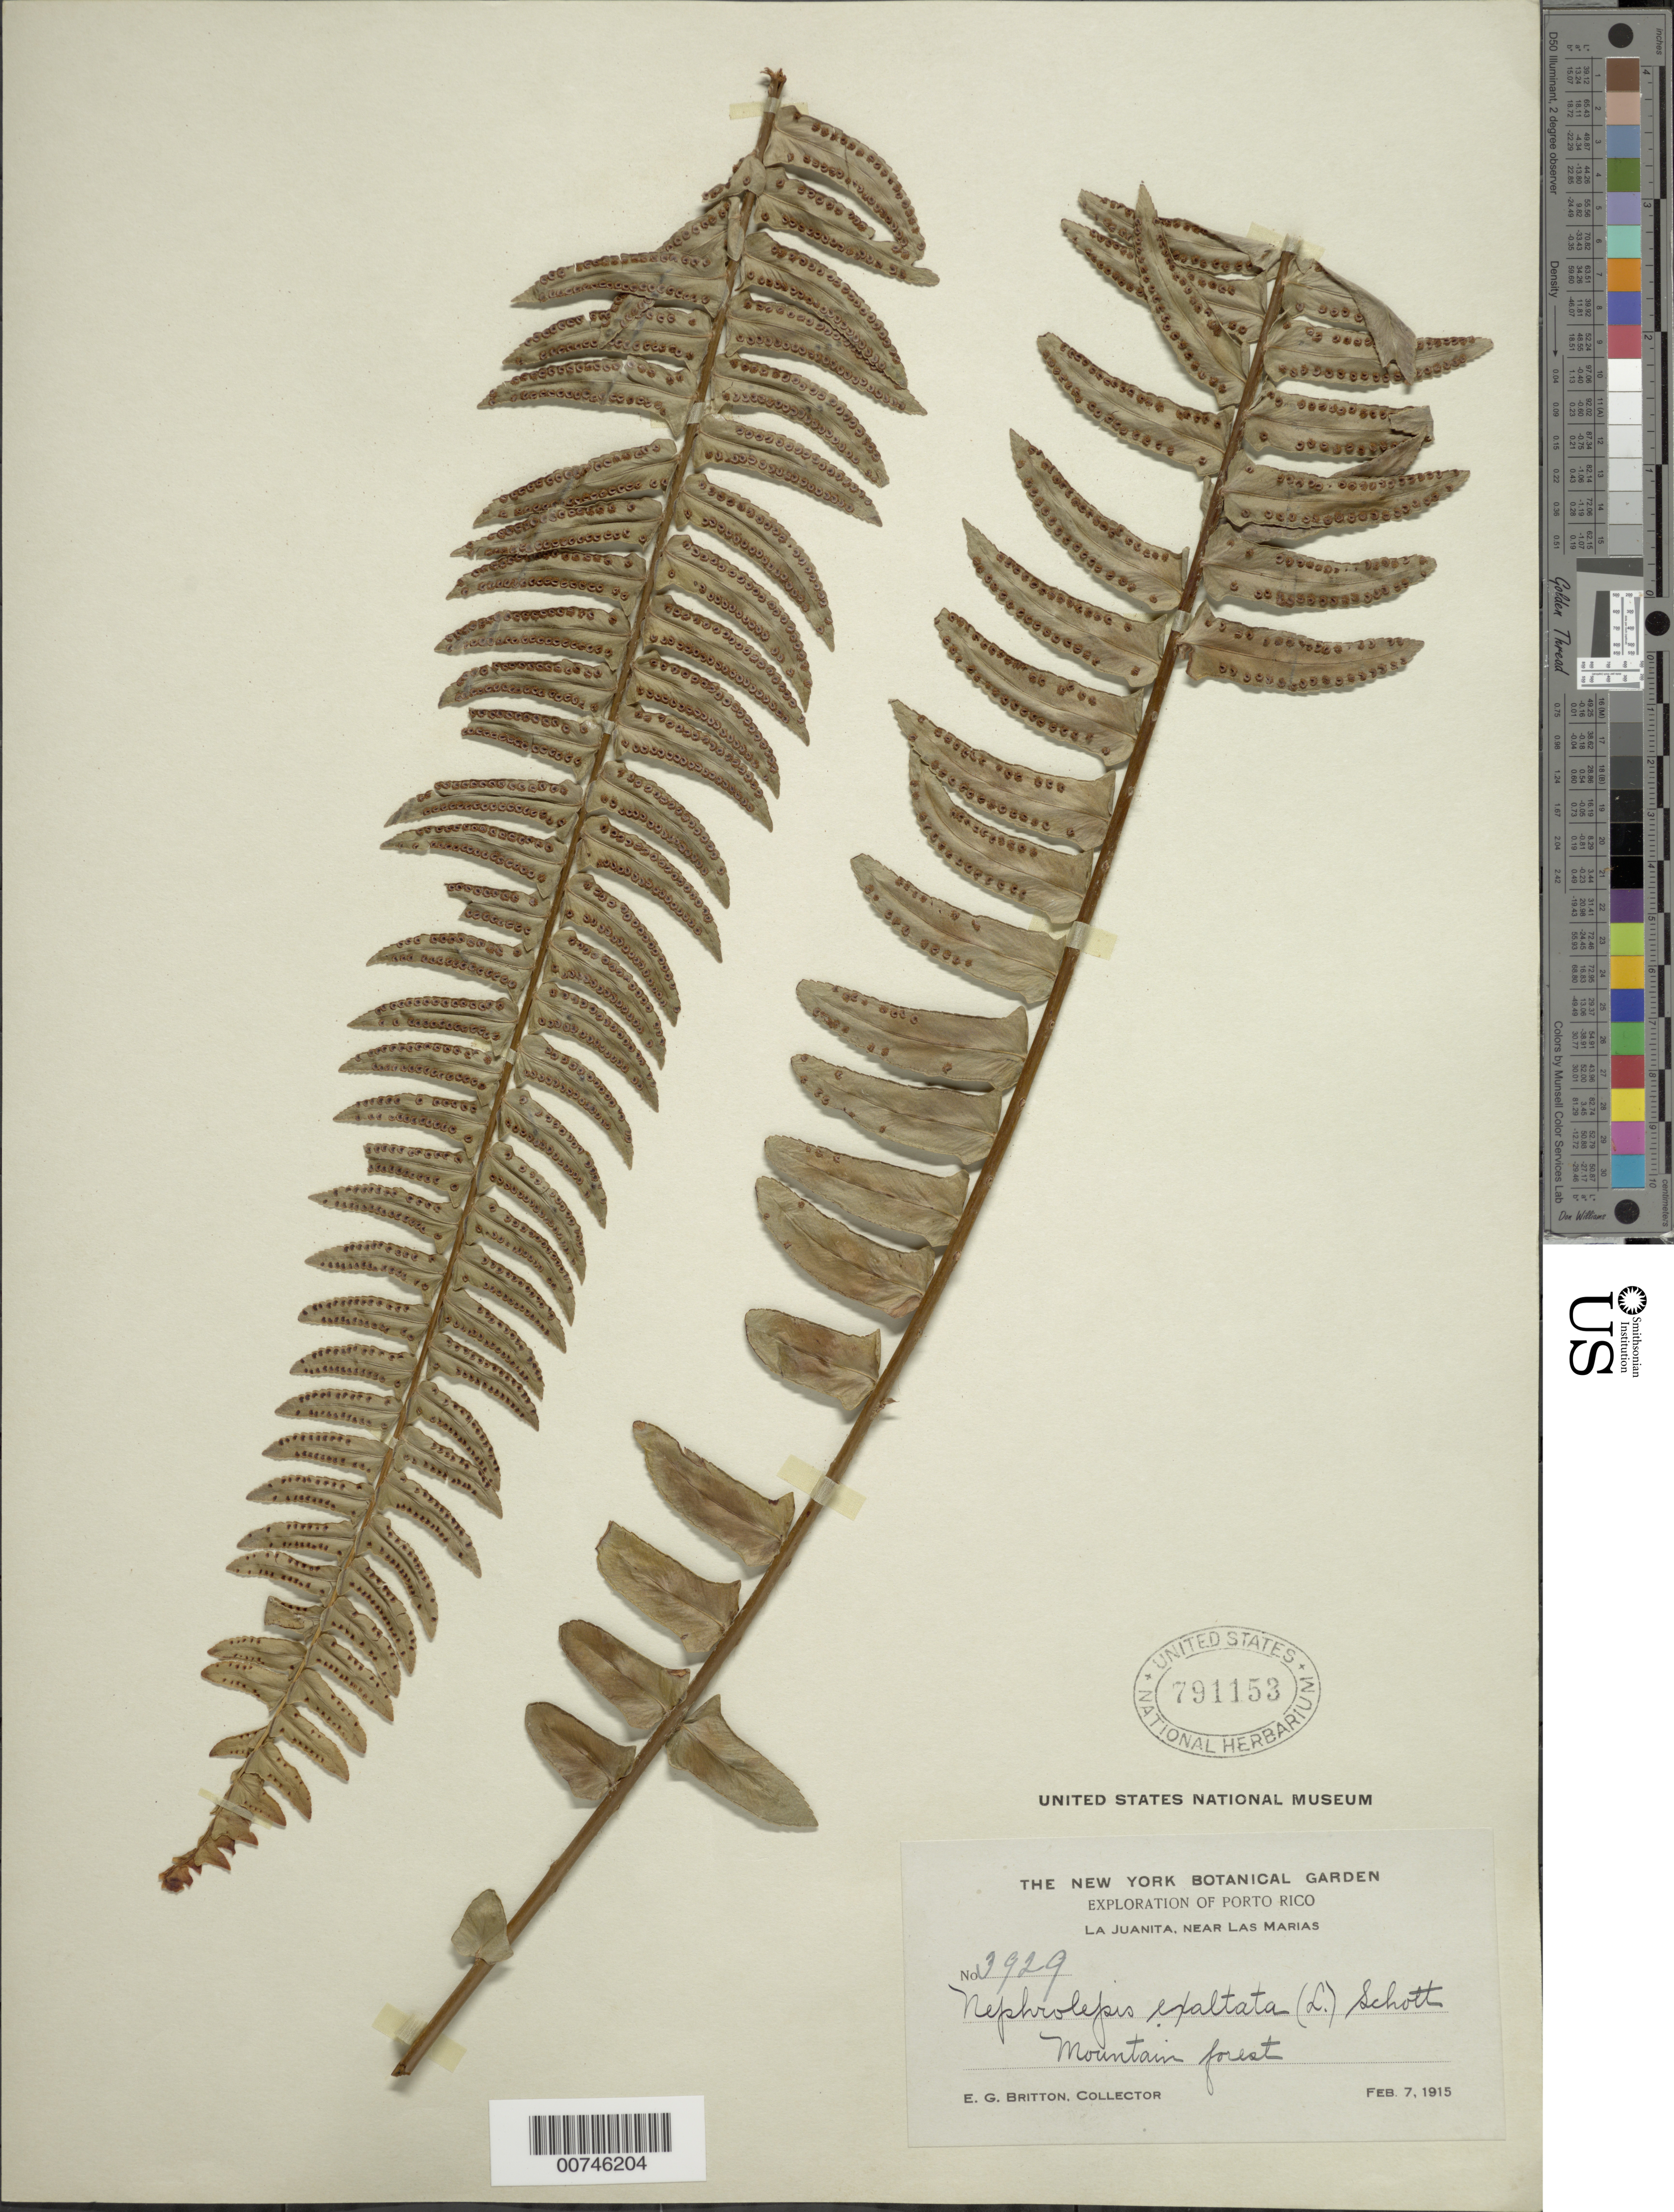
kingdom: Plantae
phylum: Tracheophyta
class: Polypodiopsida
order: Polypodiales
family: Nephrolepidaceae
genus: Nephrolepis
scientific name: Nephrolepis exaltata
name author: (L.) Schott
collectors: E. G. Britton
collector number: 3929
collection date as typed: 07 Feb 1915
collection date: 1915-02-07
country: Puerto Rico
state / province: Las Marías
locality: La Juanita, near Las Marías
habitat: Mountain forest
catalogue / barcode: US 791153